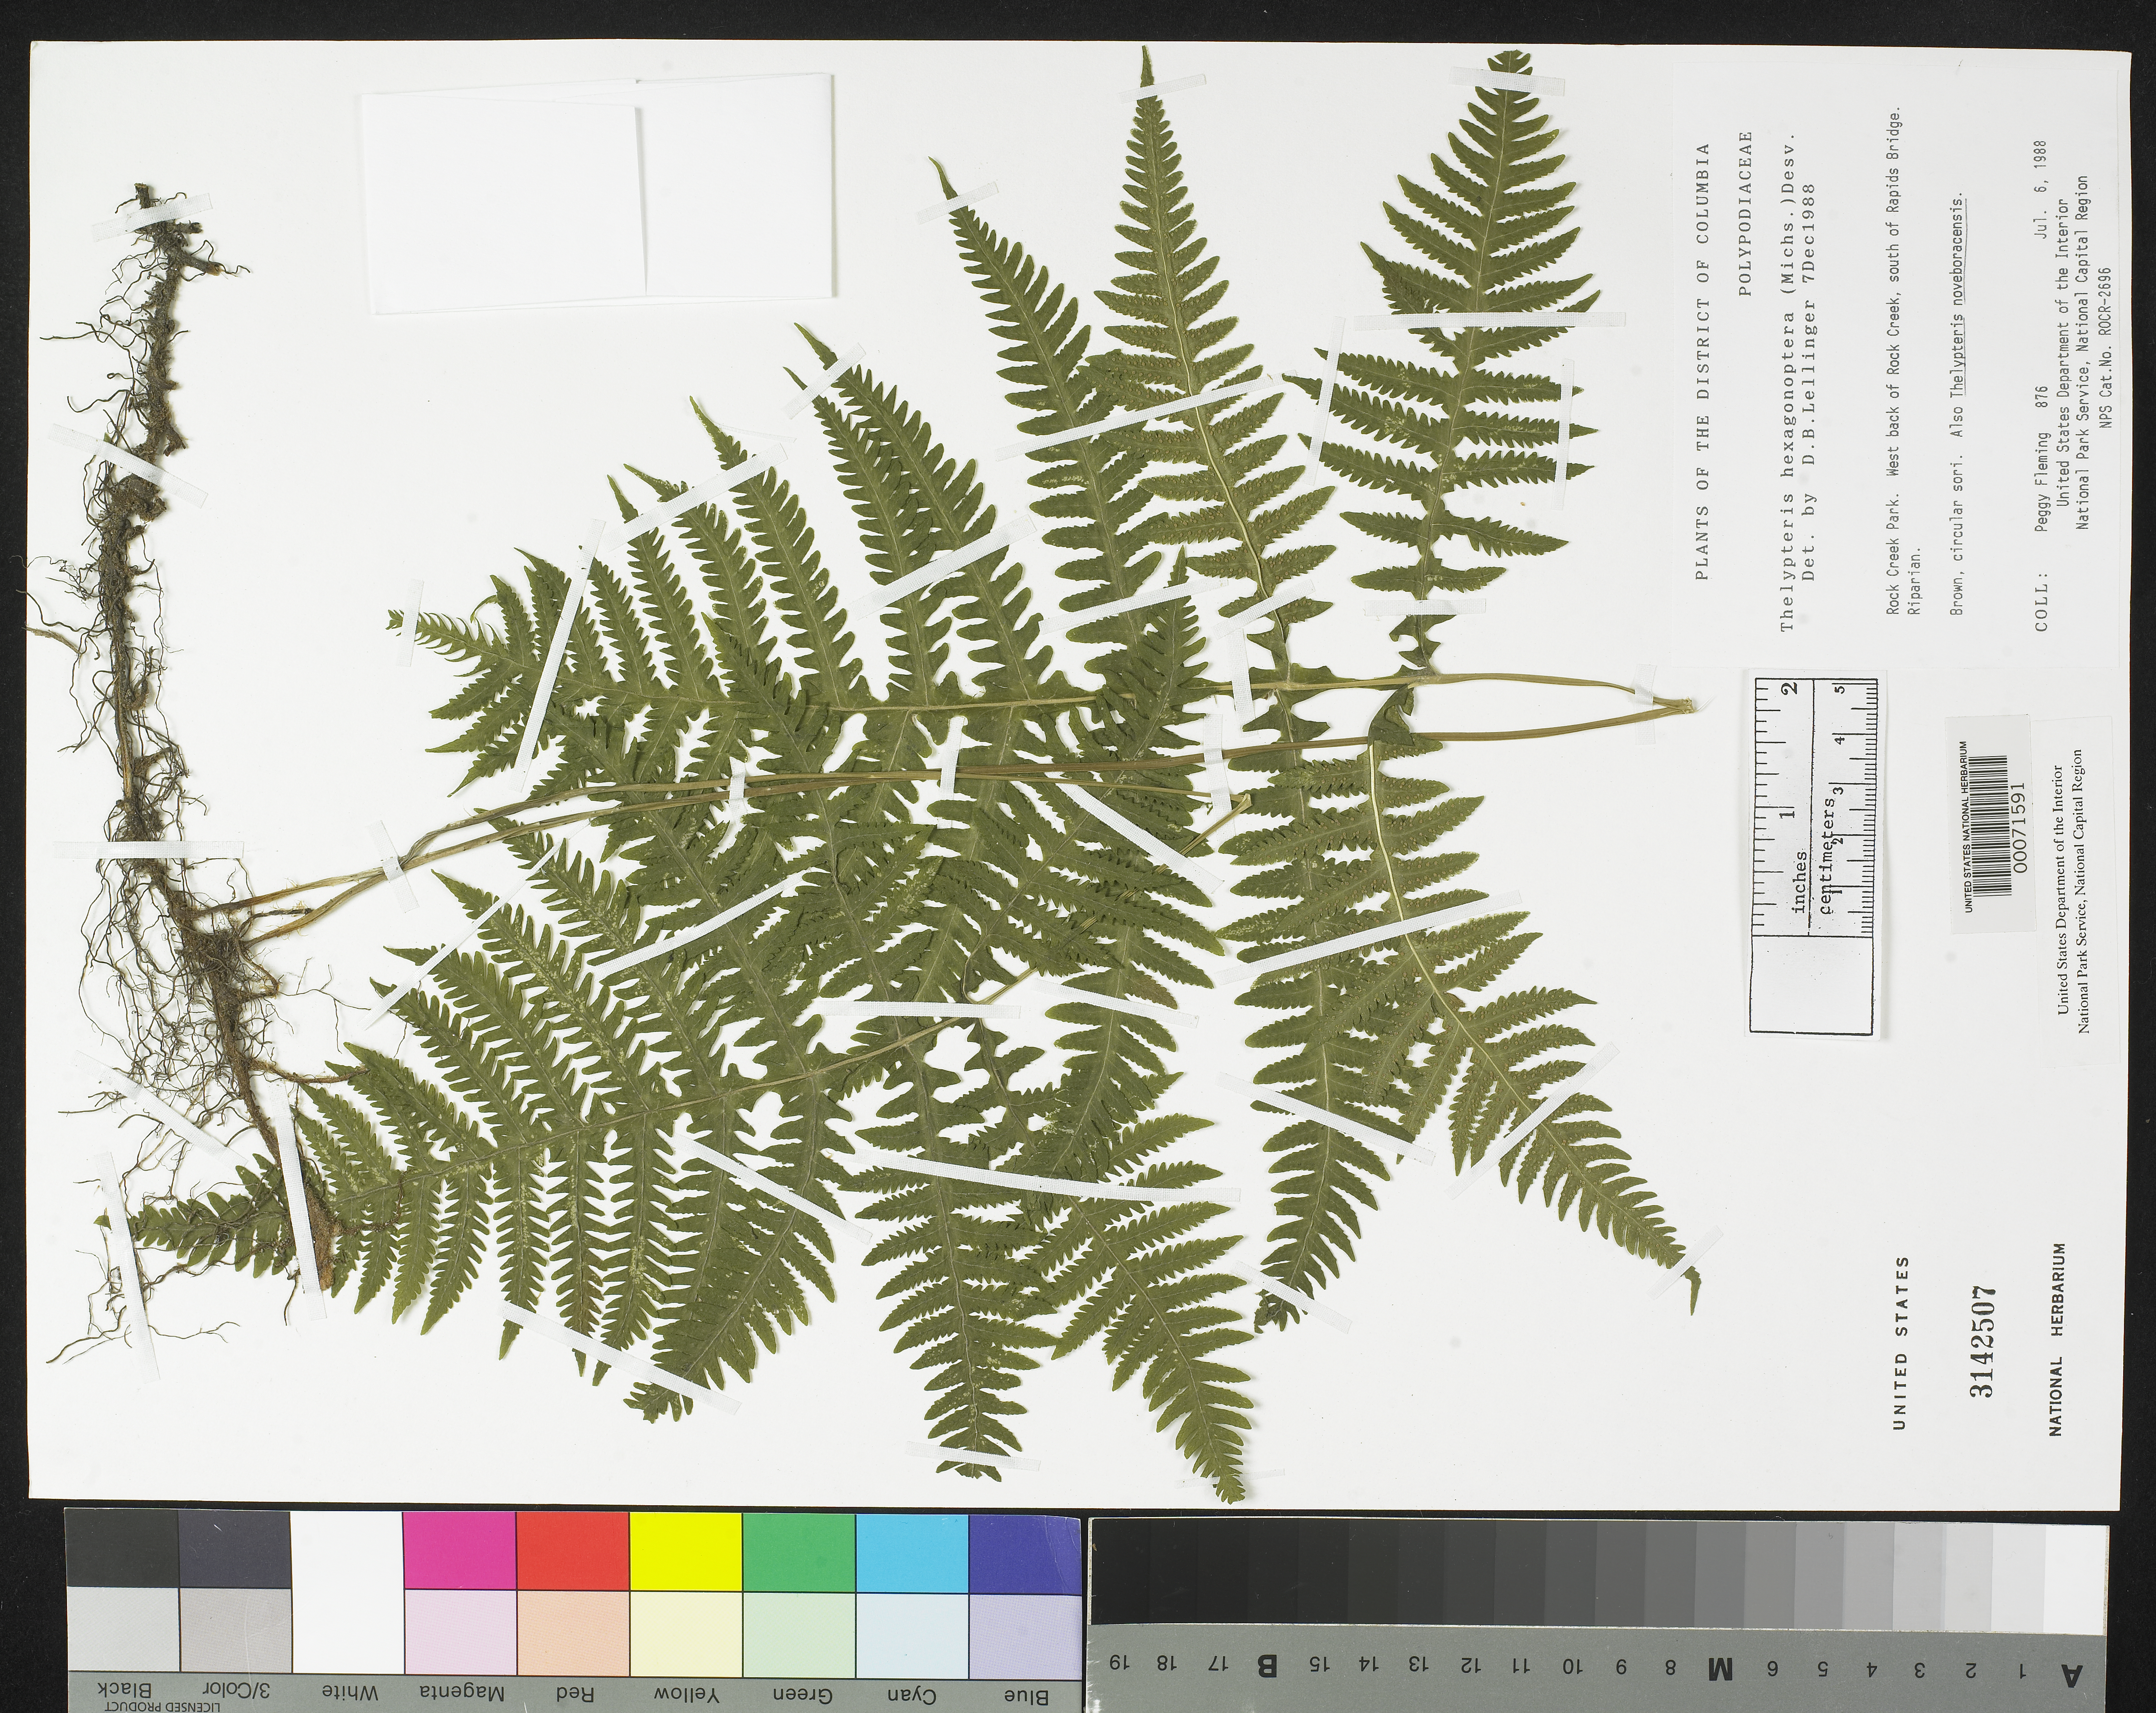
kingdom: Plantae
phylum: Tracheophyta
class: Polypodiopsida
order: Polypodiales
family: Thelypteridaceae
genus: Phegopteris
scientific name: Phegopteris hexagonoptera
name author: (Michx.) Fée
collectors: P. Fleming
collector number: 876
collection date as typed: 06 Jul 1988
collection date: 1988-07-06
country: United States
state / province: District of Columbia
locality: Rock Creek Park, W Back of Rock Creek, S of Rapids Bridge Rock Creek Park and vicinity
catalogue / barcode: US 3142507